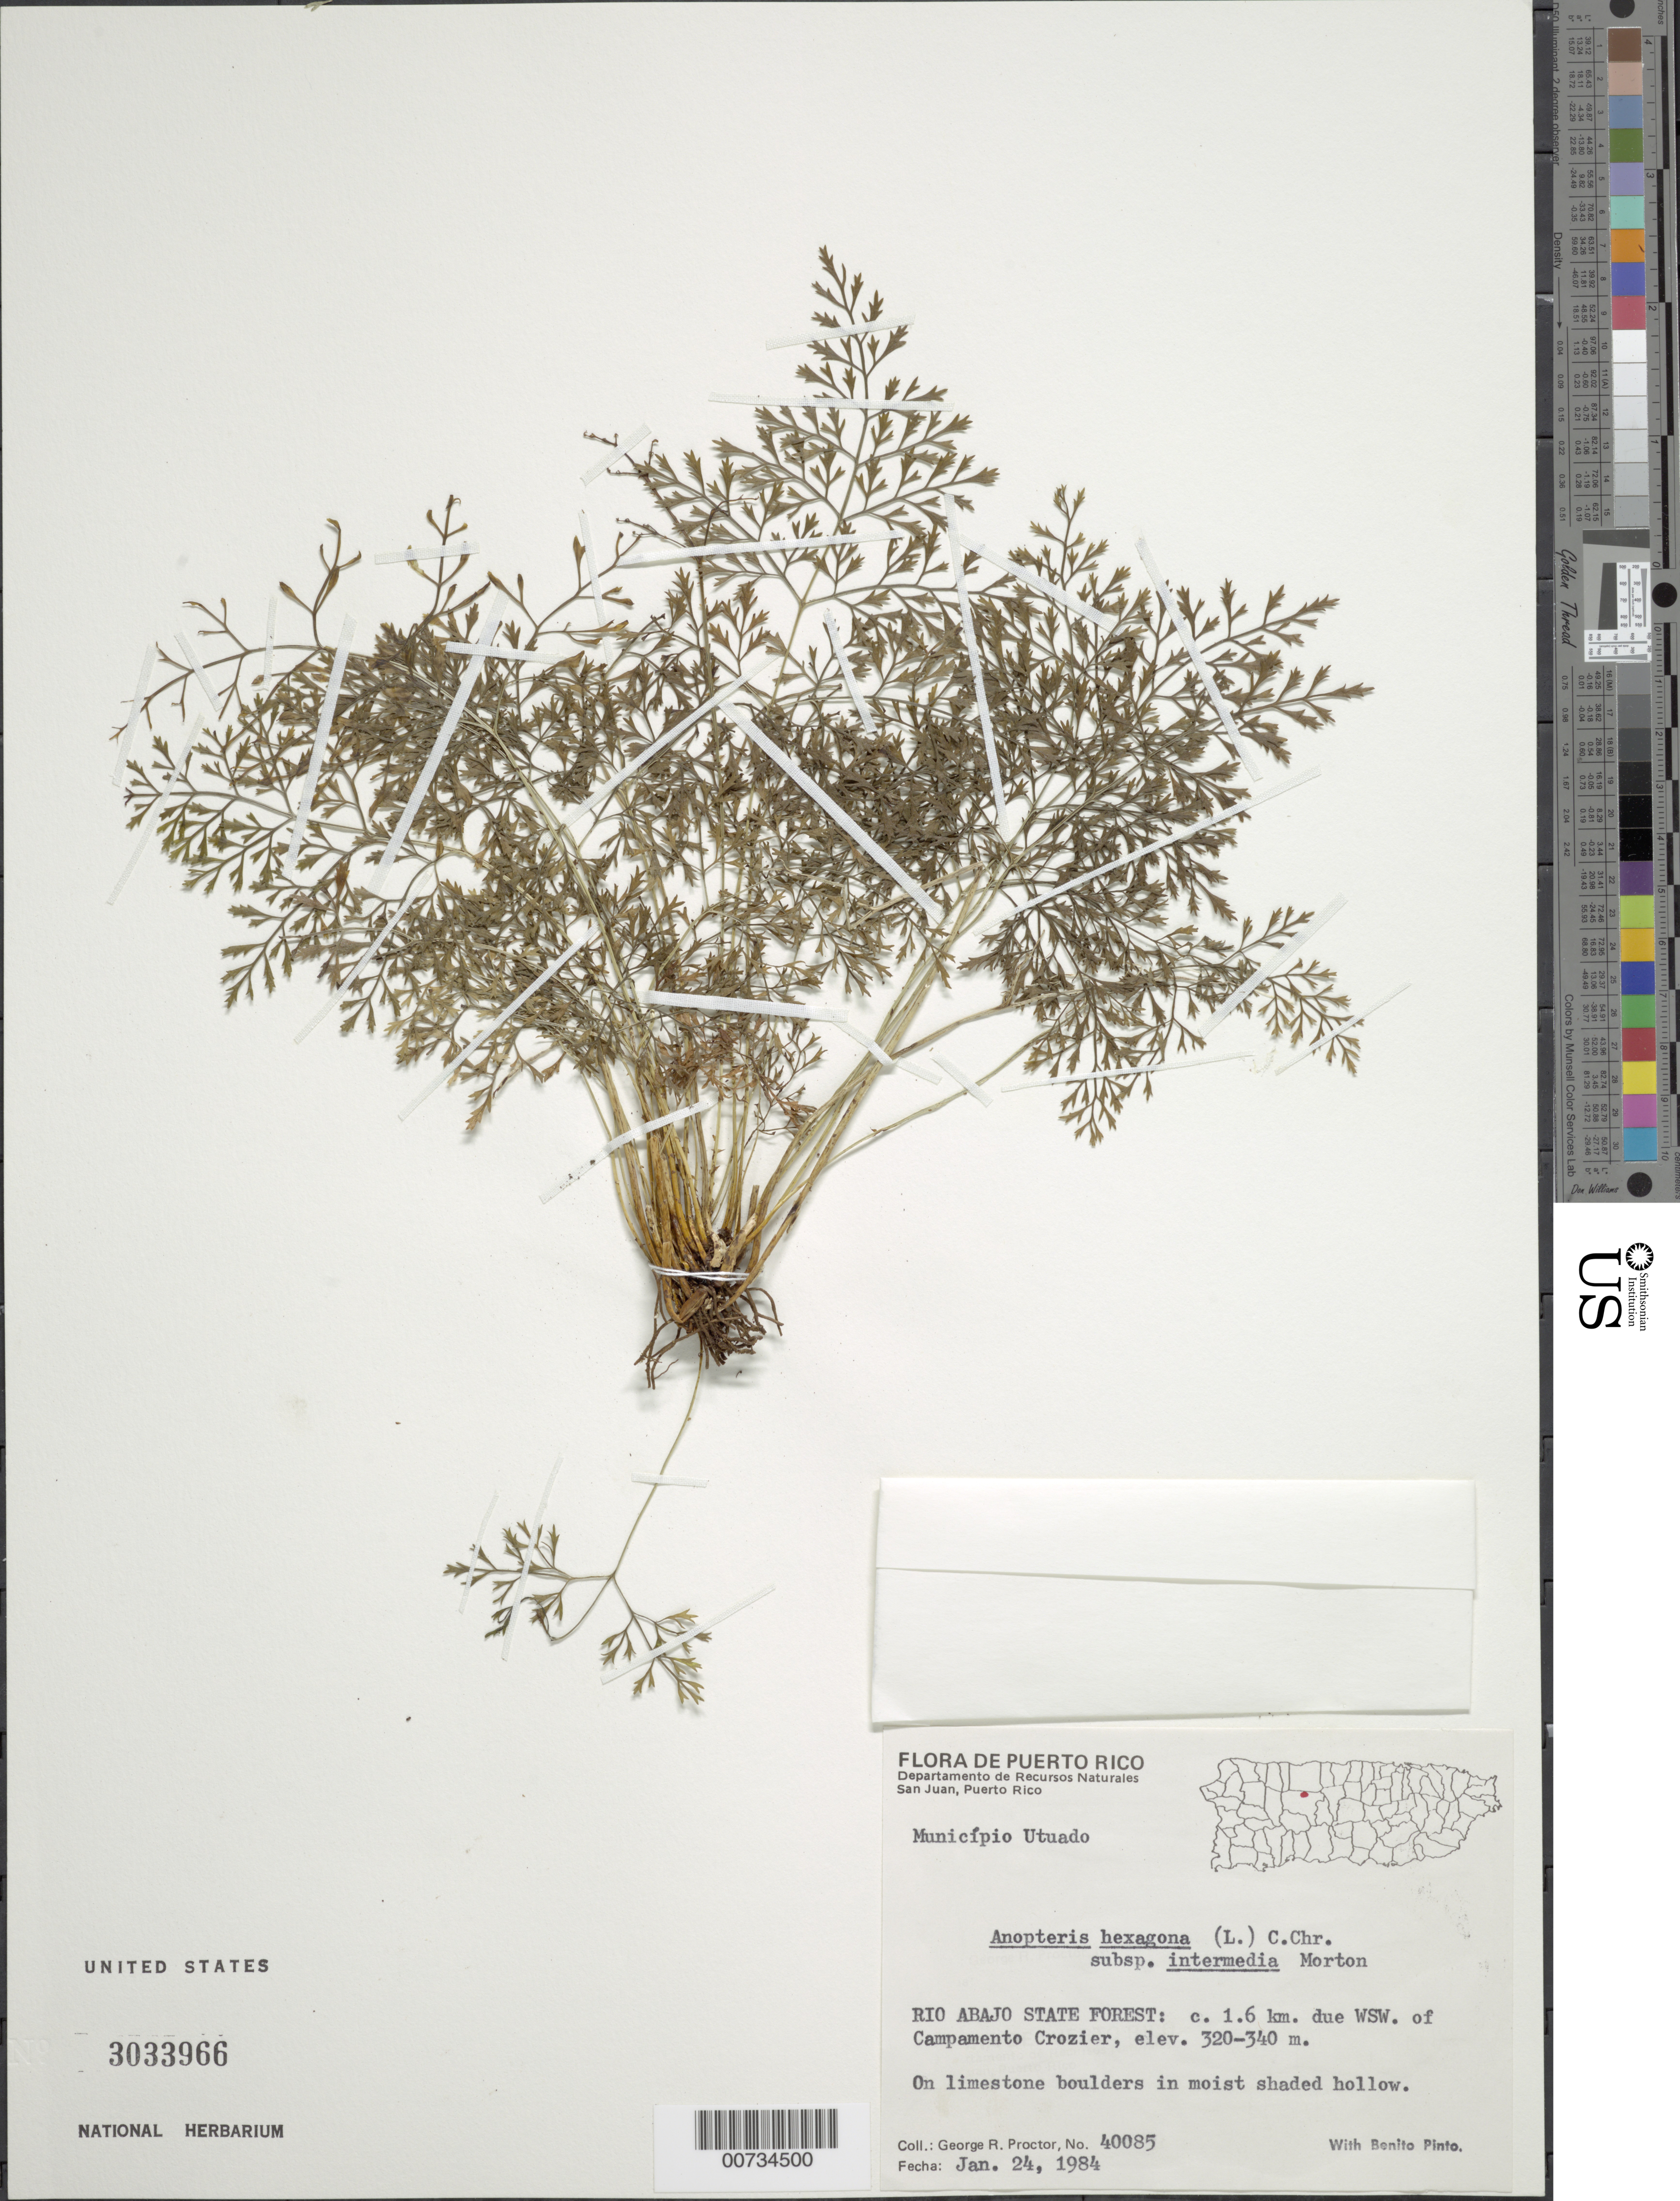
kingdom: Plantae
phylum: Tracheophyta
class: Polypodiopsida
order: Polypodiales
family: Pteridaceae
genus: Pteris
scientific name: Pteris hexagona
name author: (L.) Proctor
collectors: G. R. Proctor & B. Pinto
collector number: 40085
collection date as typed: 24 Jan 1984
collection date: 1984-01-24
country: Puerto Rico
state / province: Utuado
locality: Río Abajo State Forest: c. 1.6 km due WSW of Campamento Crozier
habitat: On limestone boulders in moist shaded hollow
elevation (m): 320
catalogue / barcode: US 3033966